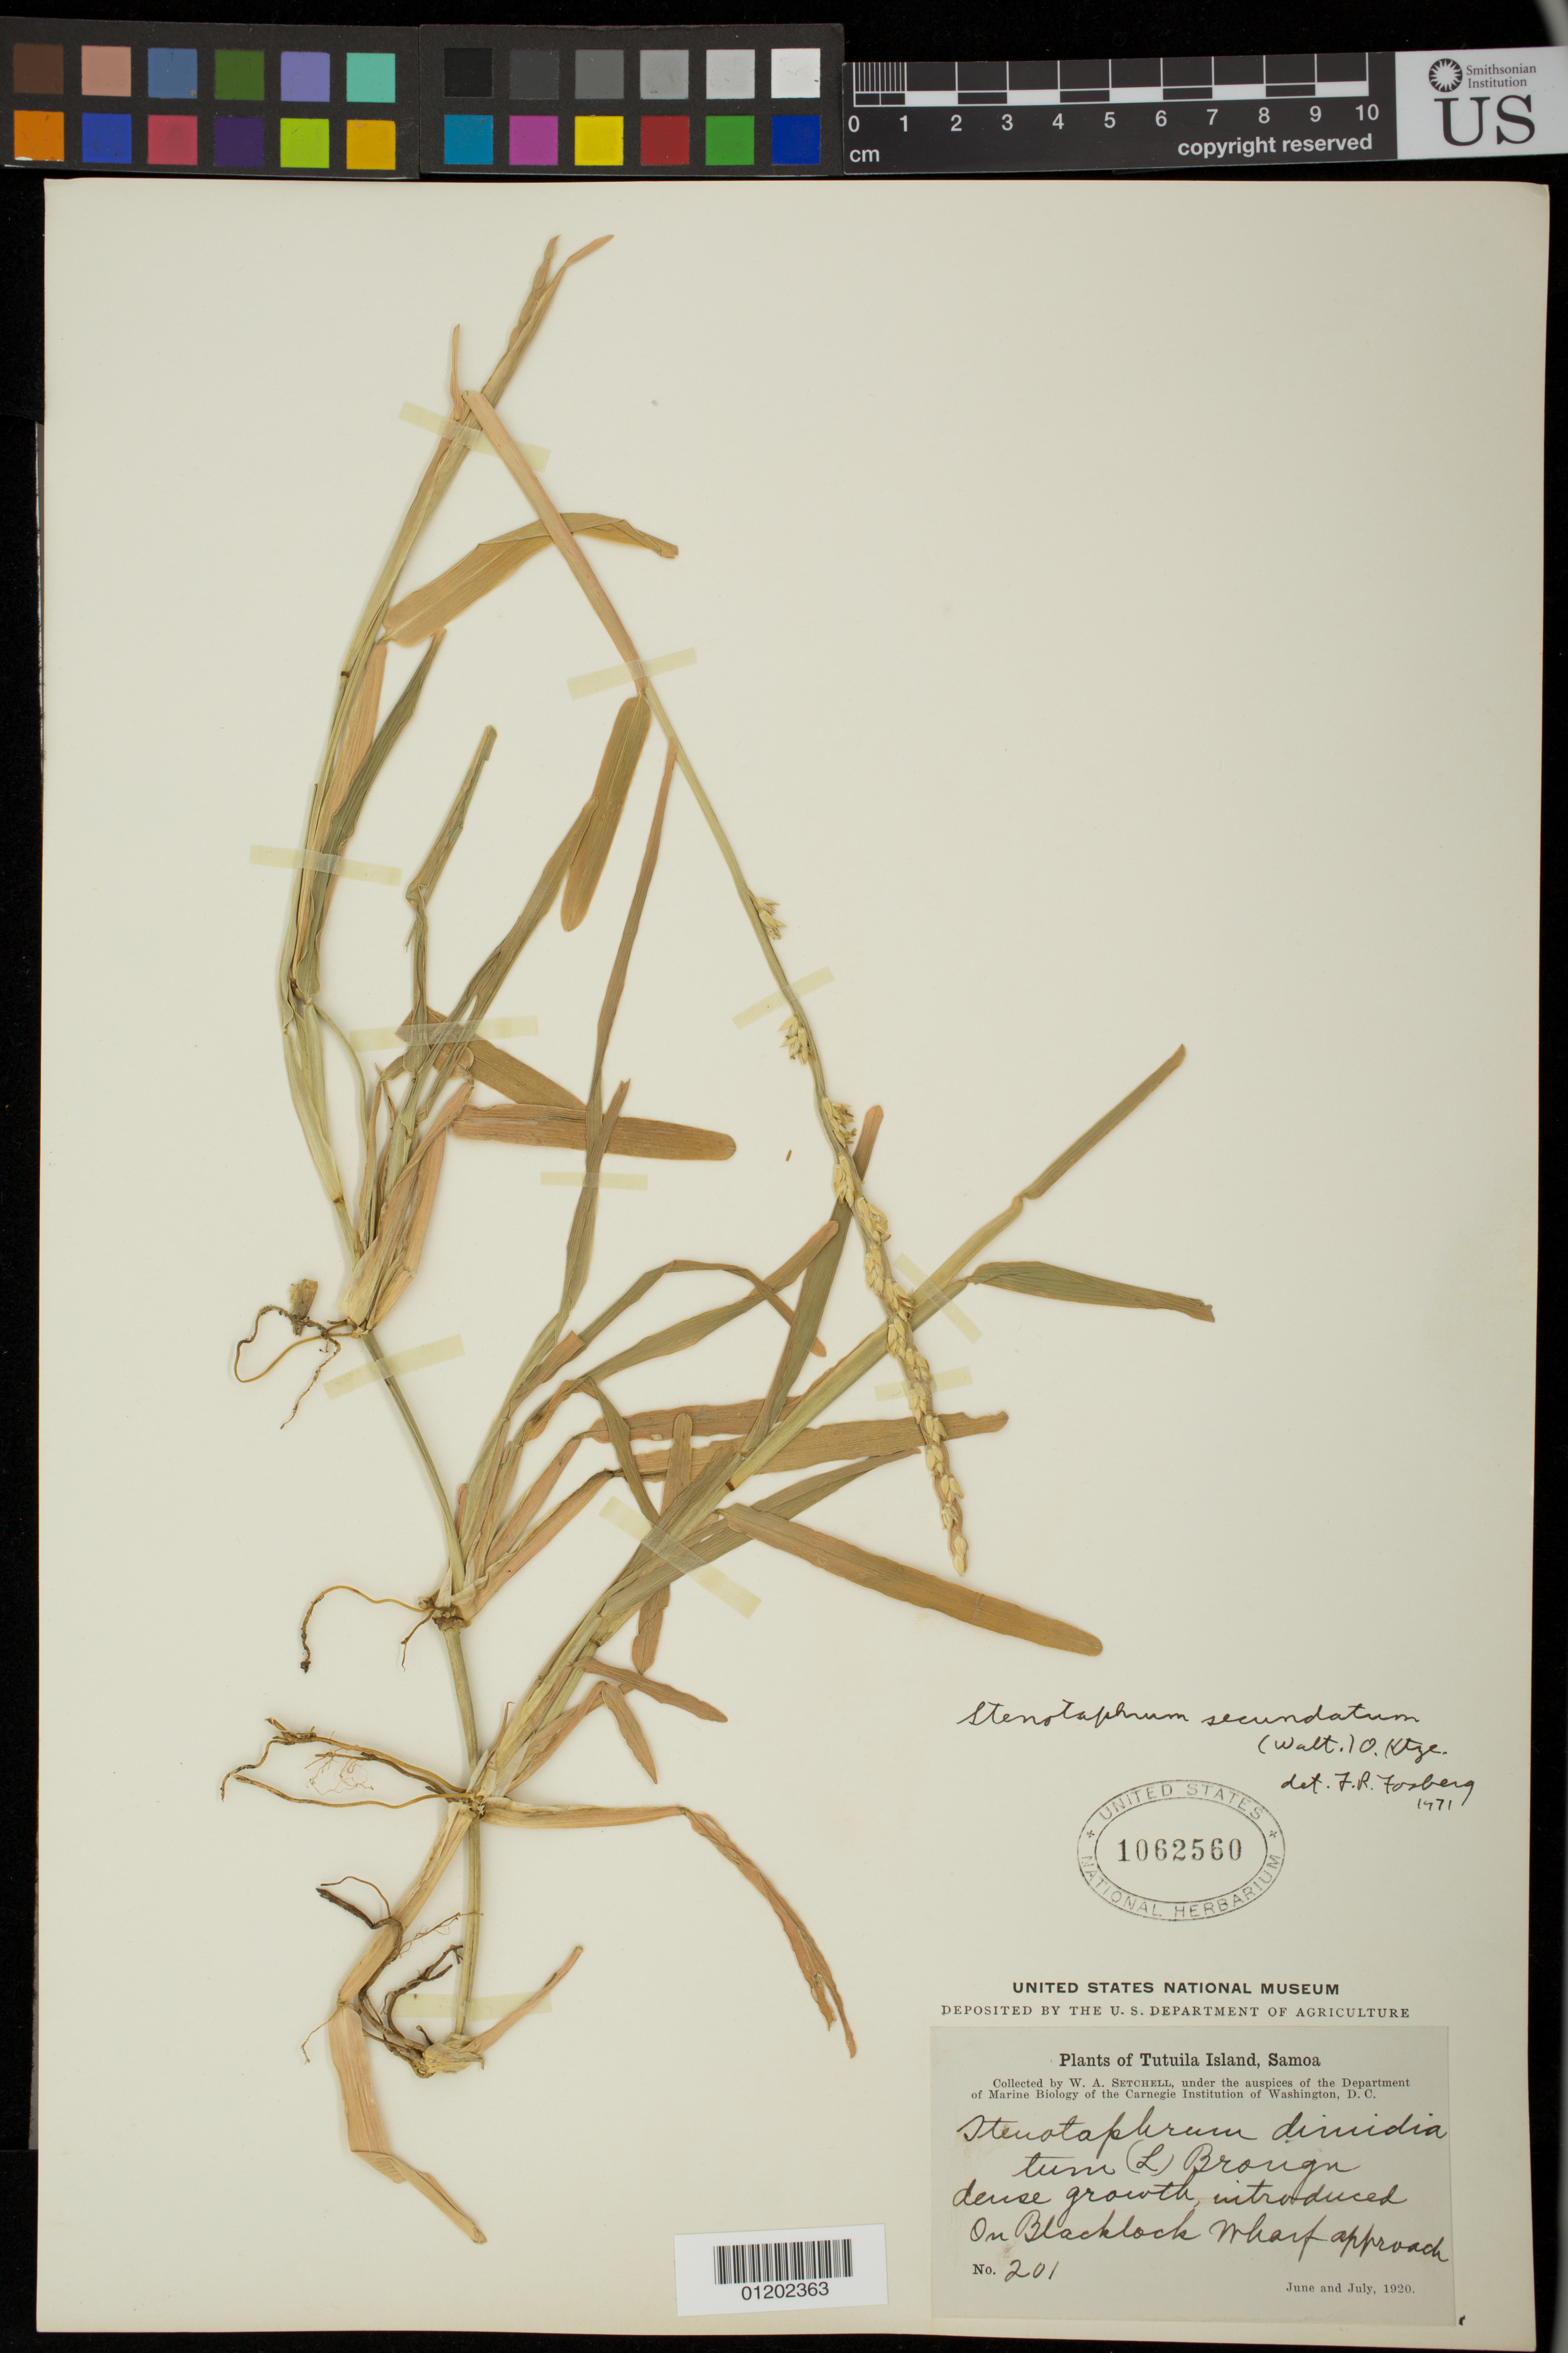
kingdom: Plantae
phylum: Tracheophyta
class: Liliopsida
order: Poales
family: Poaceae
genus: Stenotaphrum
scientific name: Stenotaphrum secundatum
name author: (Walter) Kuntze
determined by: Fosberg, F. R.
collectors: W. Setchell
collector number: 201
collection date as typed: Jun 1920 to Jul 1920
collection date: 1920-06/1920-07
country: American Samoa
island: Tutuila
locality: On blacklock wharf approach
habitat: Dense growth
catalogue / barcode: US 1062560